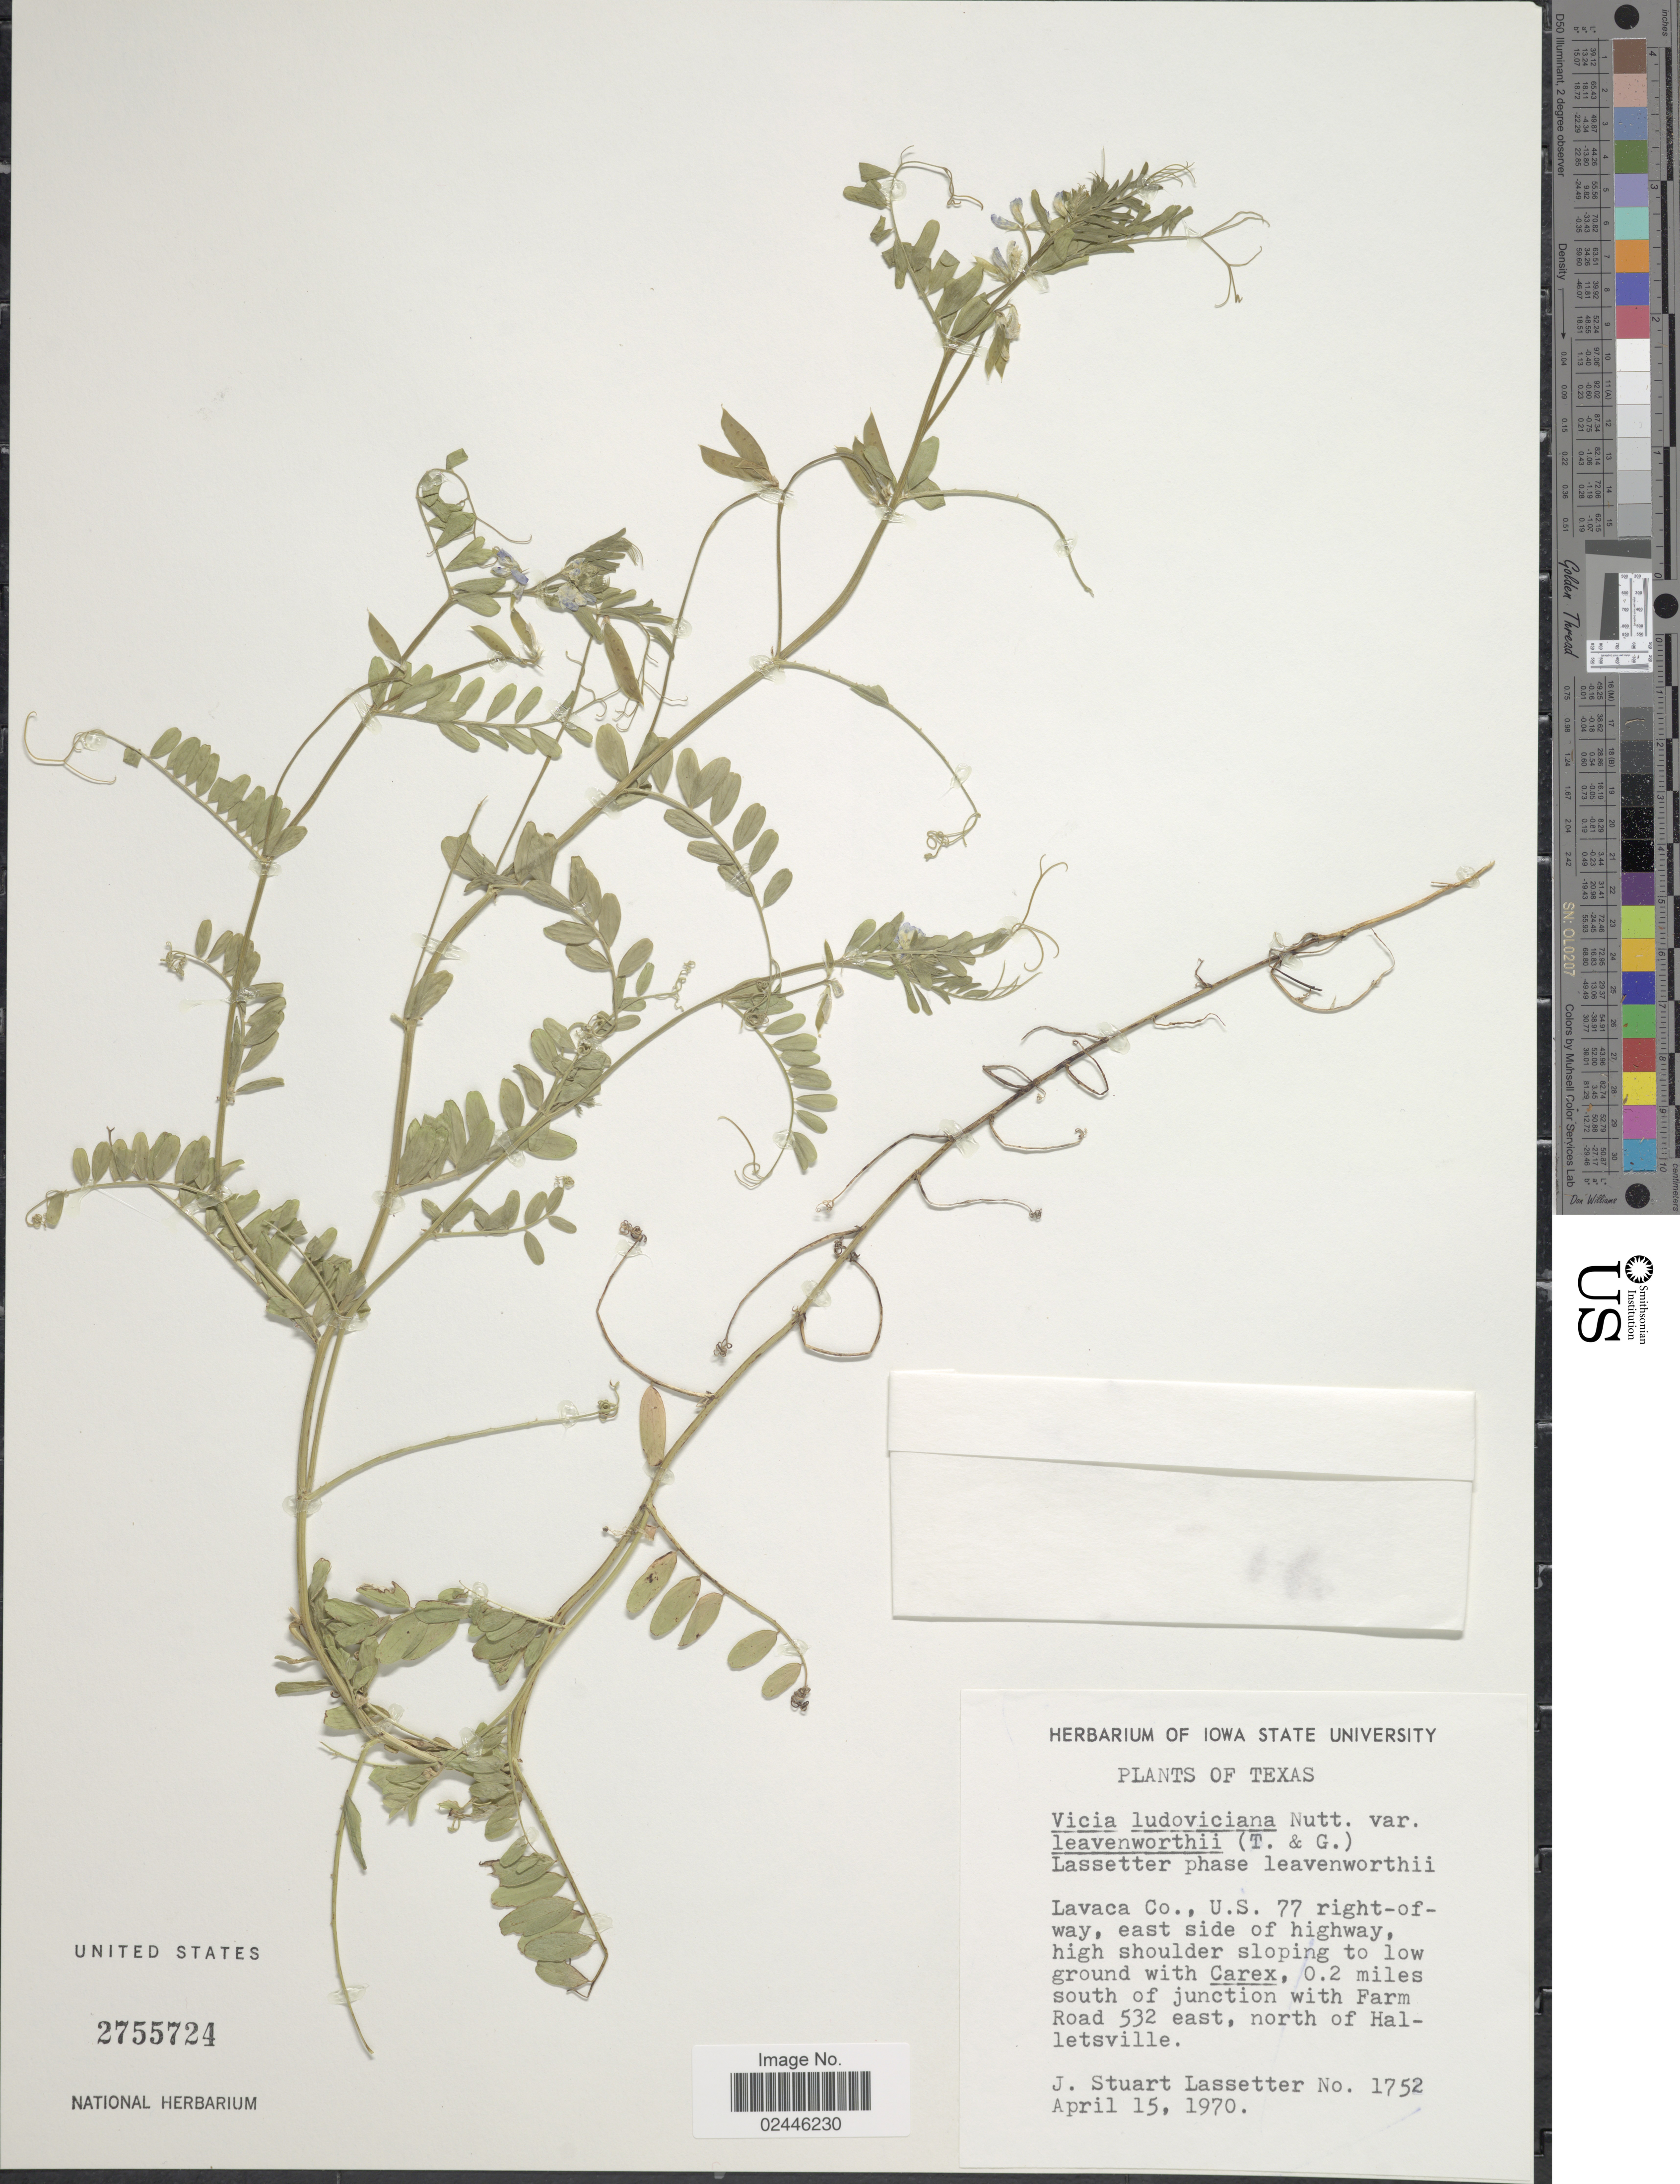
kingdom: Plantae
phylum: Tracheophyta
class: Magnoliopsida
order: Fabales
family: Fabaceae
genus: Vicia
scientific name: Vicia ludoviciana var. leavenworthii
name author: (Torr. & A. Gray) Broich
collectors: J. Lassetter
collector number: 1752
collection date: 1970-04-15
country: United States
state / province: Texas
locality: Lavaca C., U.S 77 right-of-way, east side of highway high shoulder sloping to low ground with Carex, 0.2 miles south of junction with Farm Road 532 east, north of Halletsville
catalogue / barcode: US 2755724